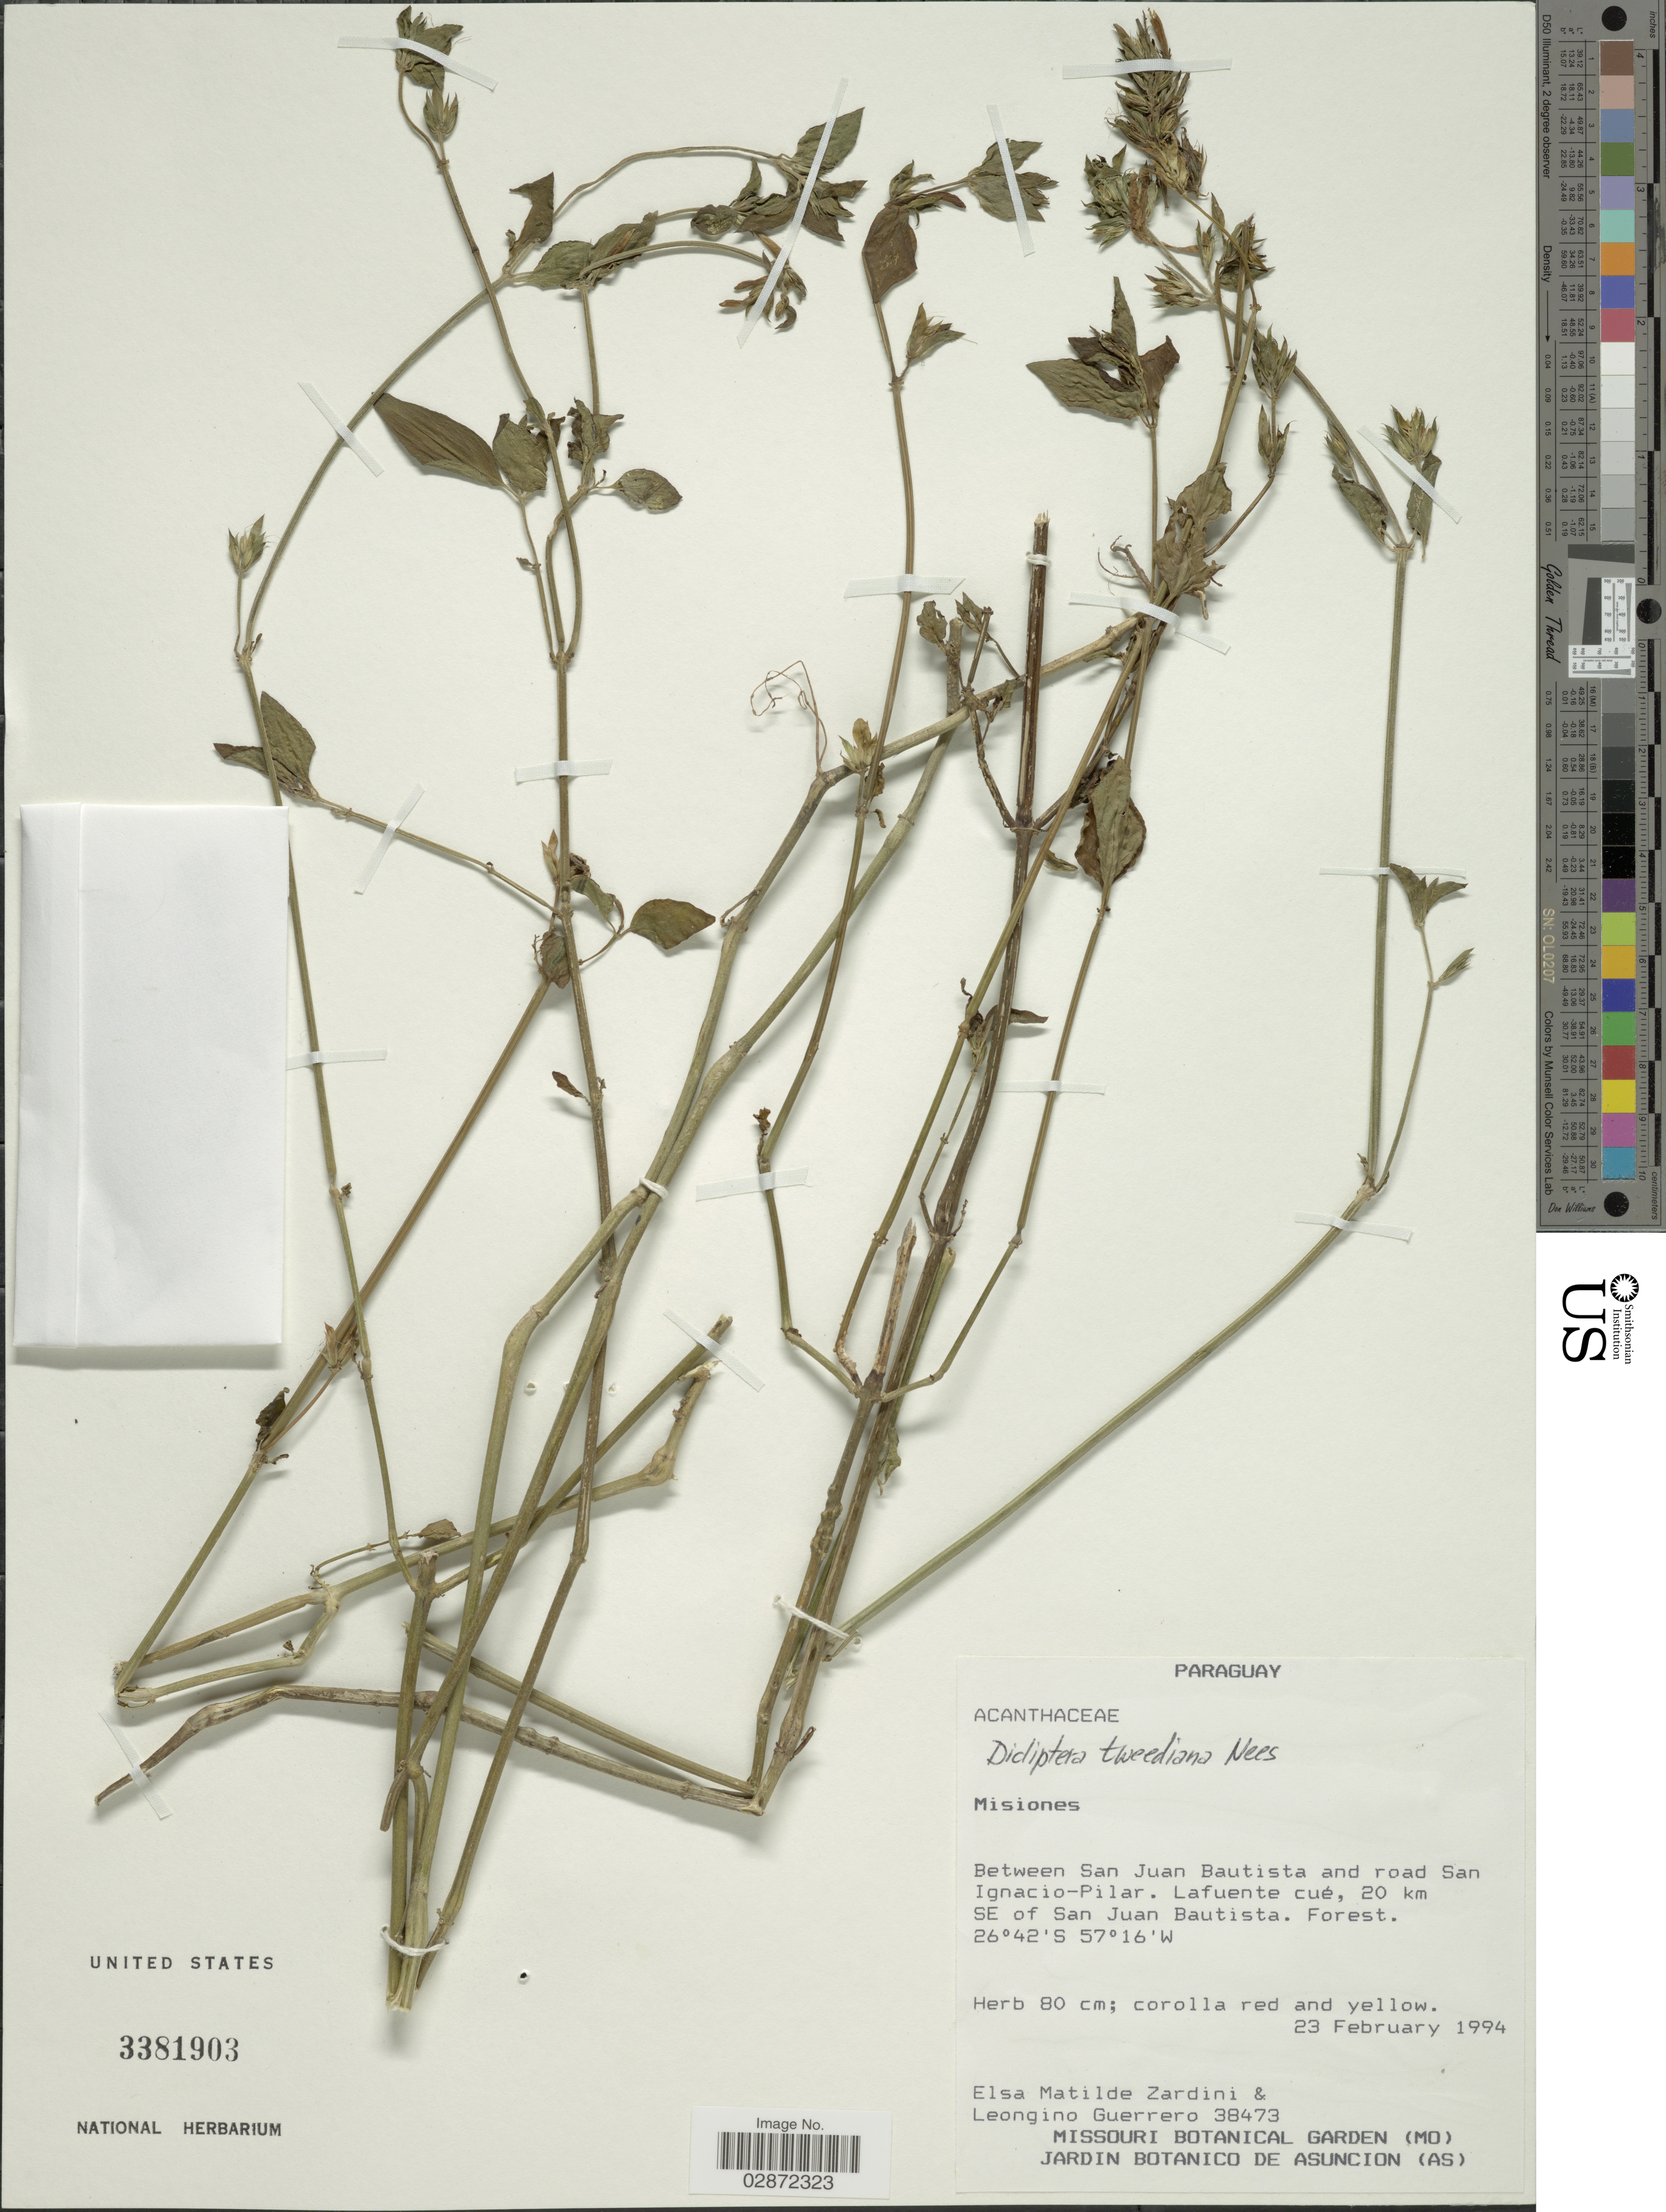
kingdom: Plantae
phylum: Tracheophyta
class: Magnoliopsida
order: Lamiales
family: Acanthaceae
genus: Dicliptera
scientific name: Dicliptera squarrosa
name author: Nees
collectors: E. M. Zardini & L. Guerrero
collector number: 38473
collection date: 1994-02-23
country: Paraguay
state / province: Misiones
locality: Between San Juan Bautista and road San Ignacio-Pilar. Lafuente cué, 20 km SE of San Juan Bautista.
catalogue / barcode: US 3381903